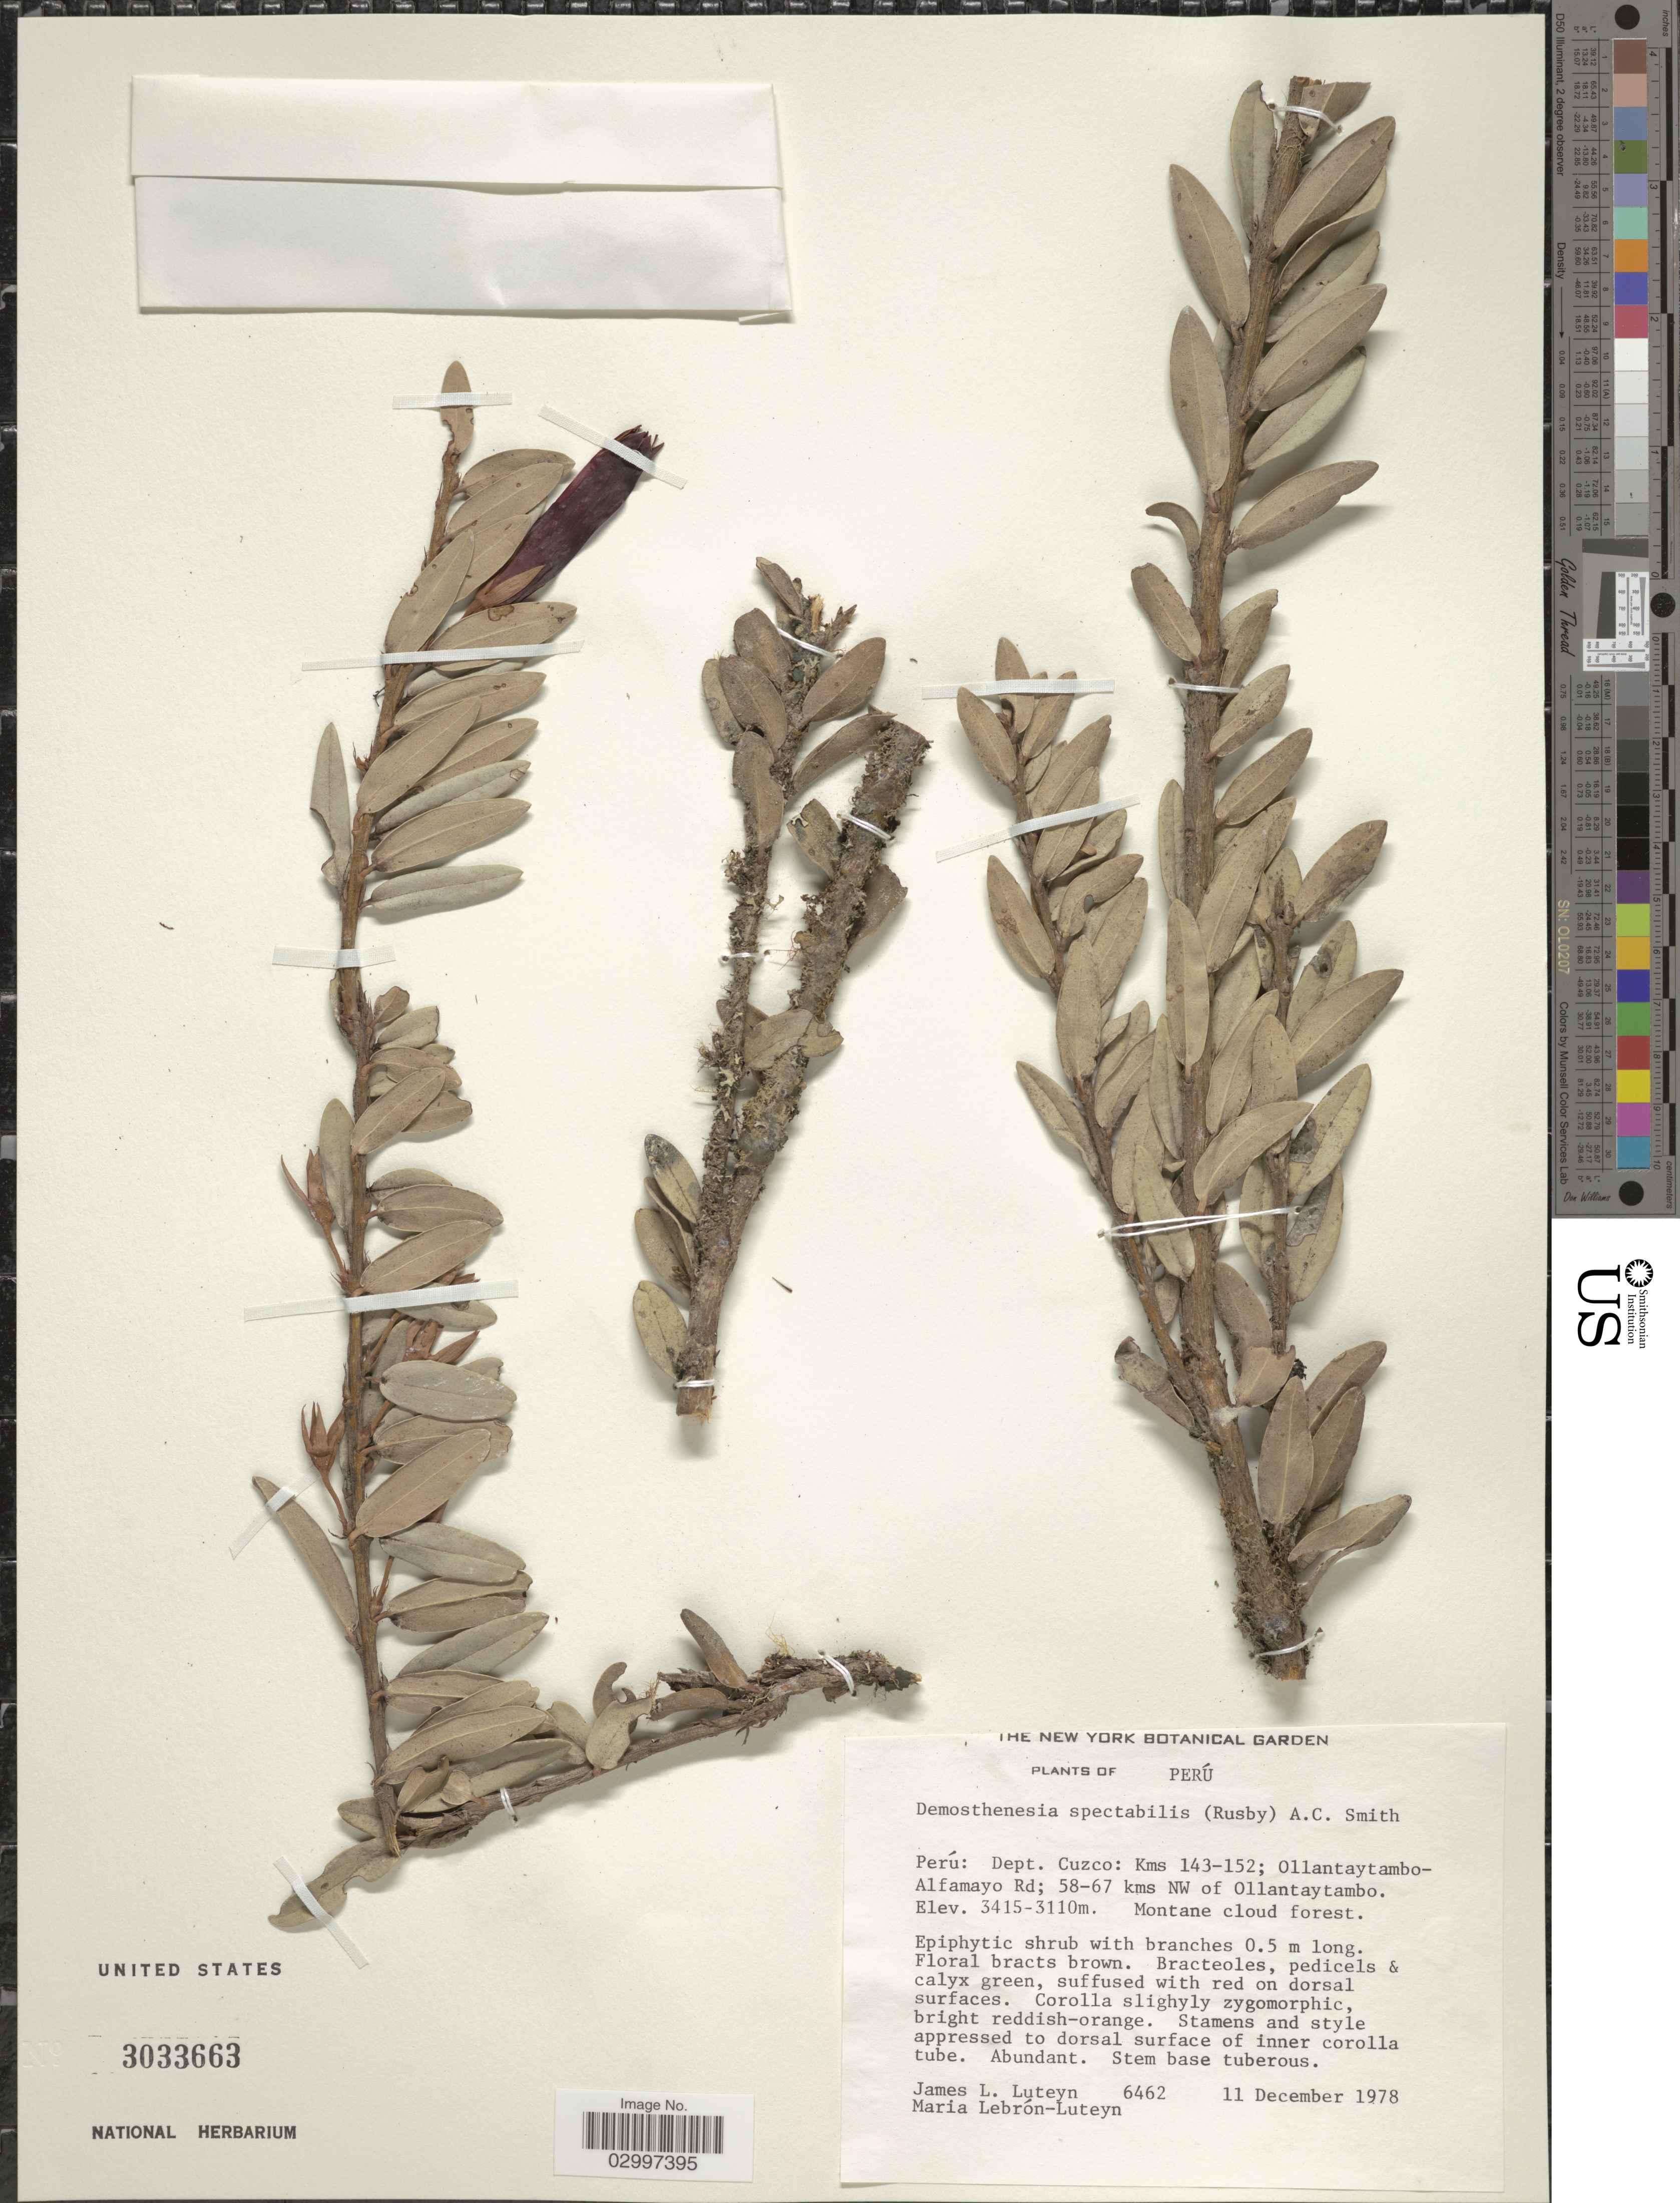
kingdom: Plantae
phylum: Tracheophyta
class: Magnoliopsida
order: Ericales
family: Ericaceae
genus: Demosthenesia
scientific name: Demosthenesia spectabilis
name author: (Rusby) A.C. Sm.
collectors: J. Luteyn & M. L. Lebrón-Luteyn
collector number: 6462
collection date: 1978-12-11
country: Peru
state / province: Cusco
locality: Dept. Cuzco: Kms 143-152; Ollantaytambo-Alfamayo Rd; 58-67 kms NW of Ollantaytambo.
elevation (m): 3110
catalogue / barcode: US 3033663